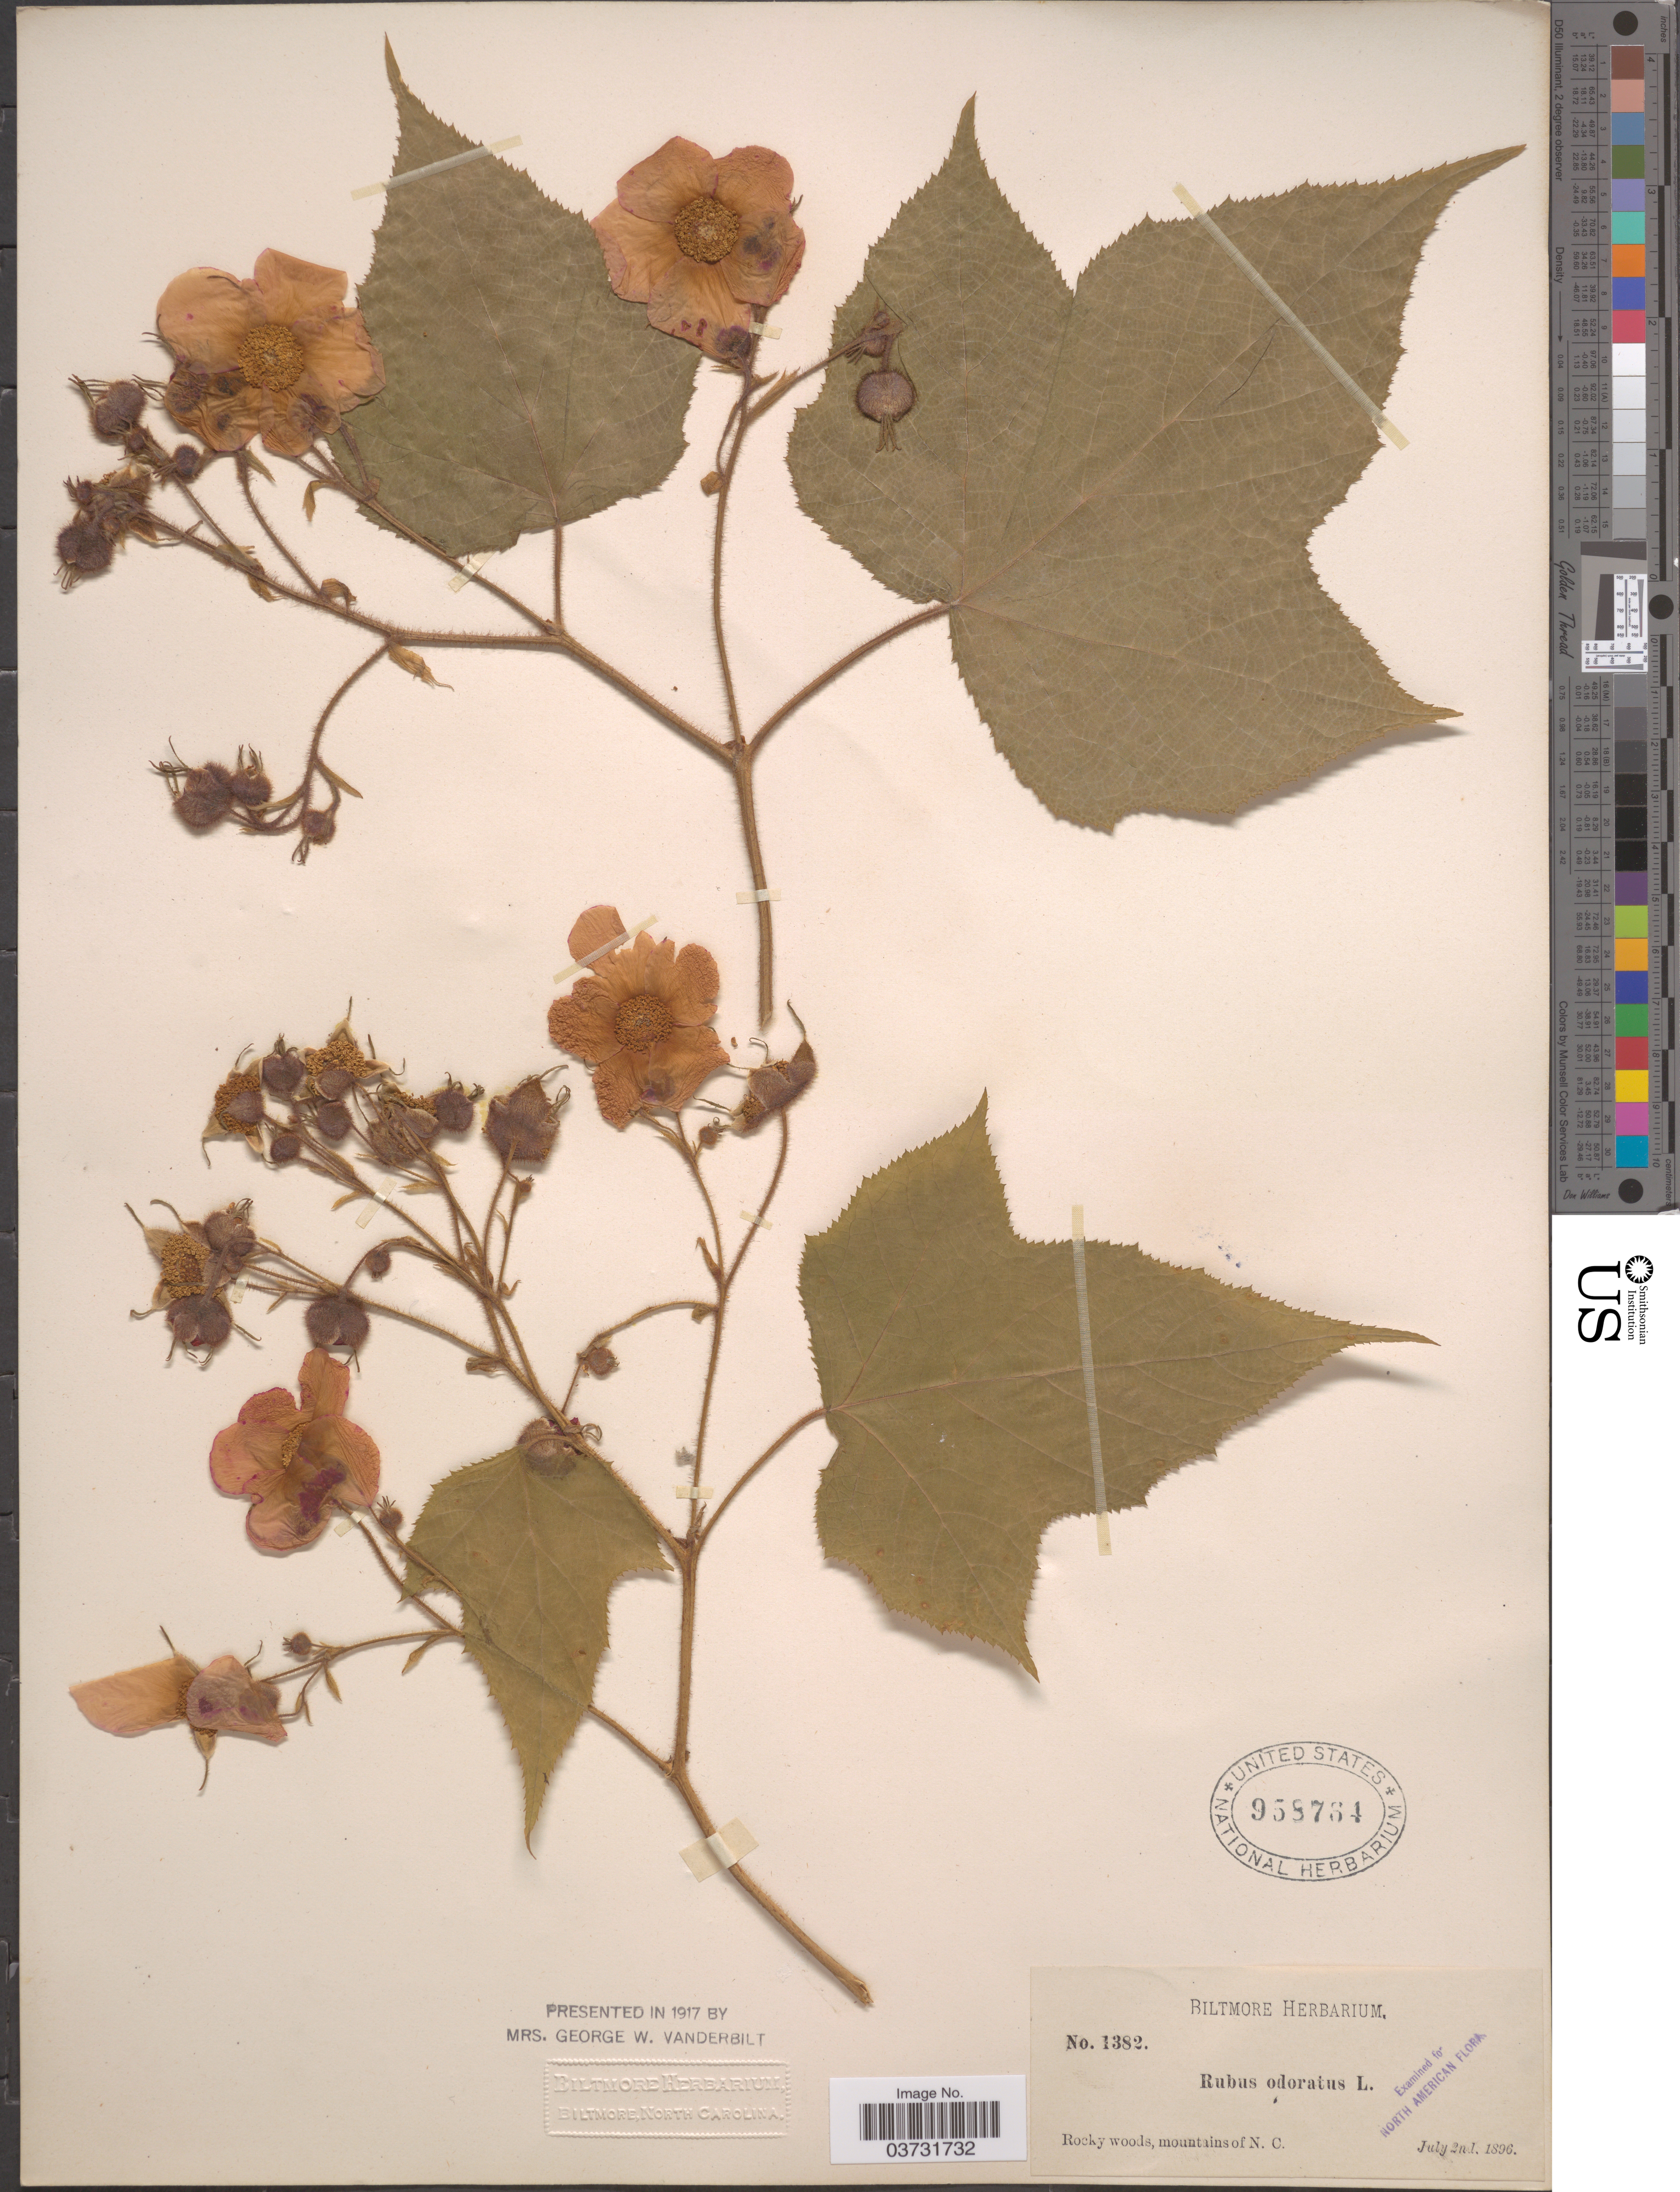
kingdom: Plantae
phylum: Tracheophyta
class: Magnoliopsida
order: Rosales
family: Rosaceae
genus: Rubus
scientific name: Rubus odoratus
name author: L.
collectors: ex herb. Biltmore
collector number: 1382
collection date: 1896-07-02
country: United States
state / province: North Carolina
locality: Rocky woods, mountains of N.C.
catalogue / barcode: US 958784